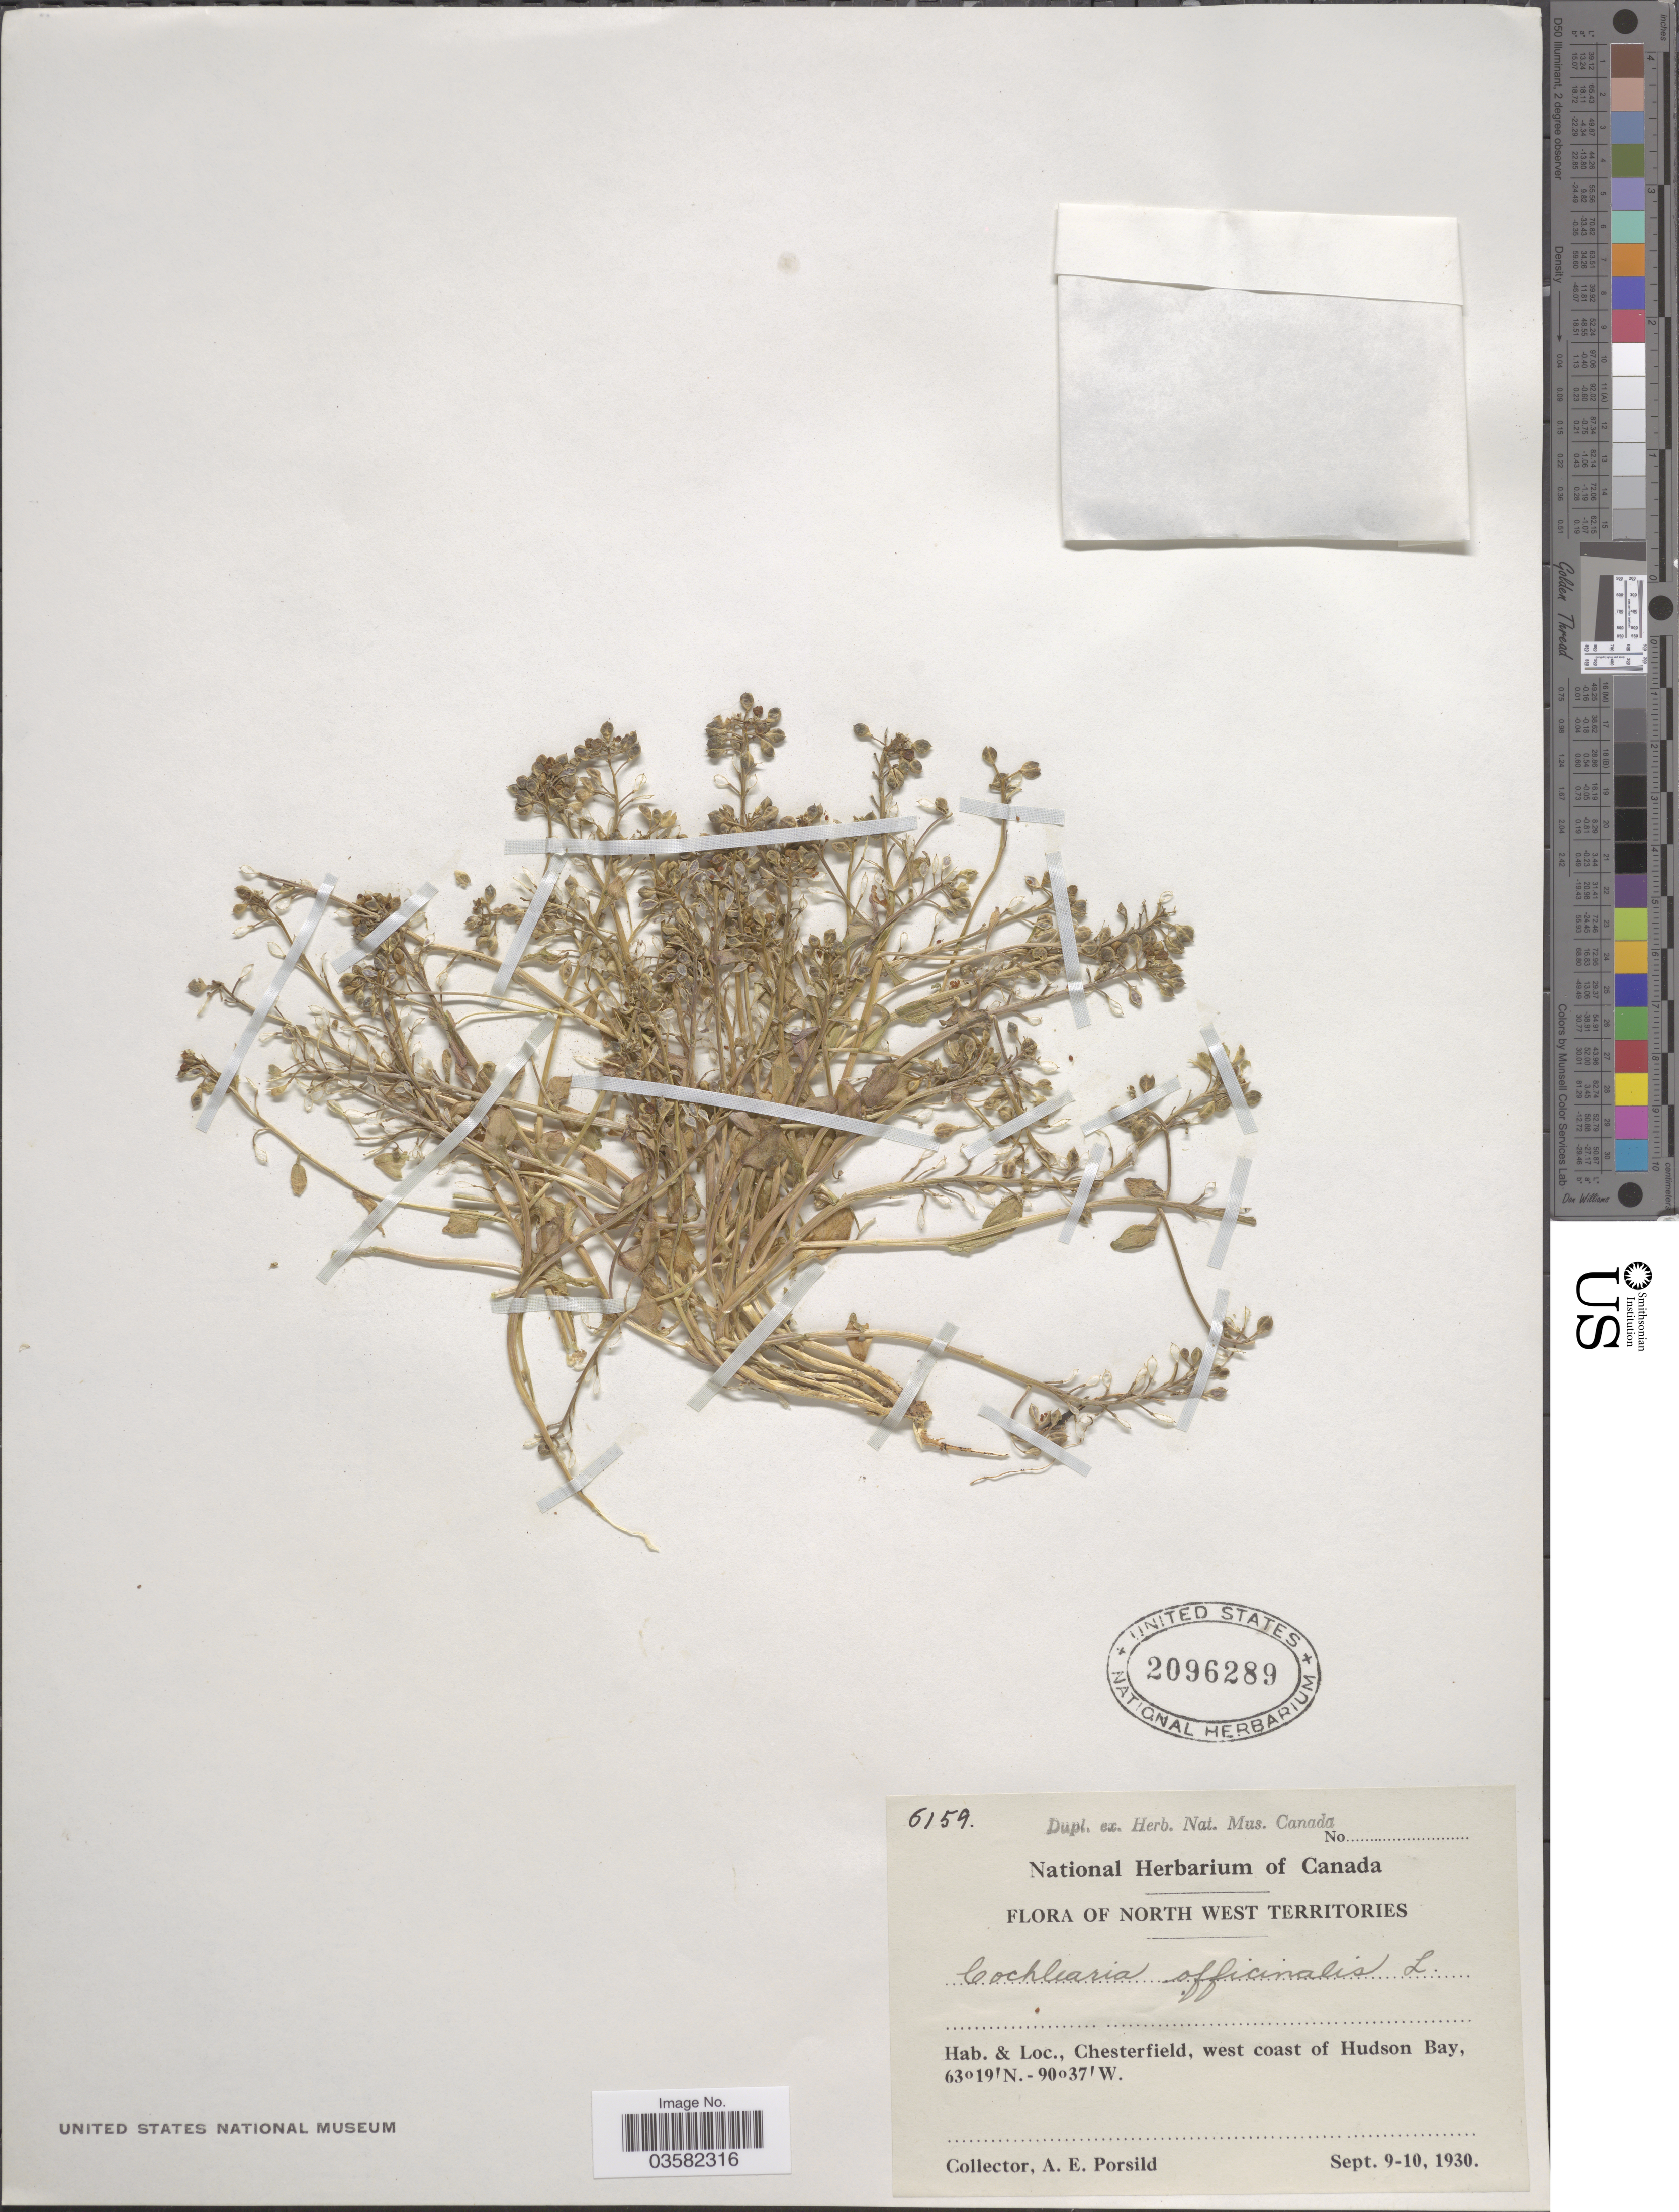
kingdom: Plantae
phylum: Tracheophyta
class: Magnoliopsida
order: Brassicales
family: Brassicaceae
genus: Cochlearia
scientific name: Cochlearia officinalis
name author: L.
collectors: A. E. Porsild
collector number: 6159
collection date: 1930-09-09/1930-09-10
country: Canada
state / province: Northwest Territories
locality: Chesterfield, west coast of Hudson Bay.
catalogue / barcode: US 2096289